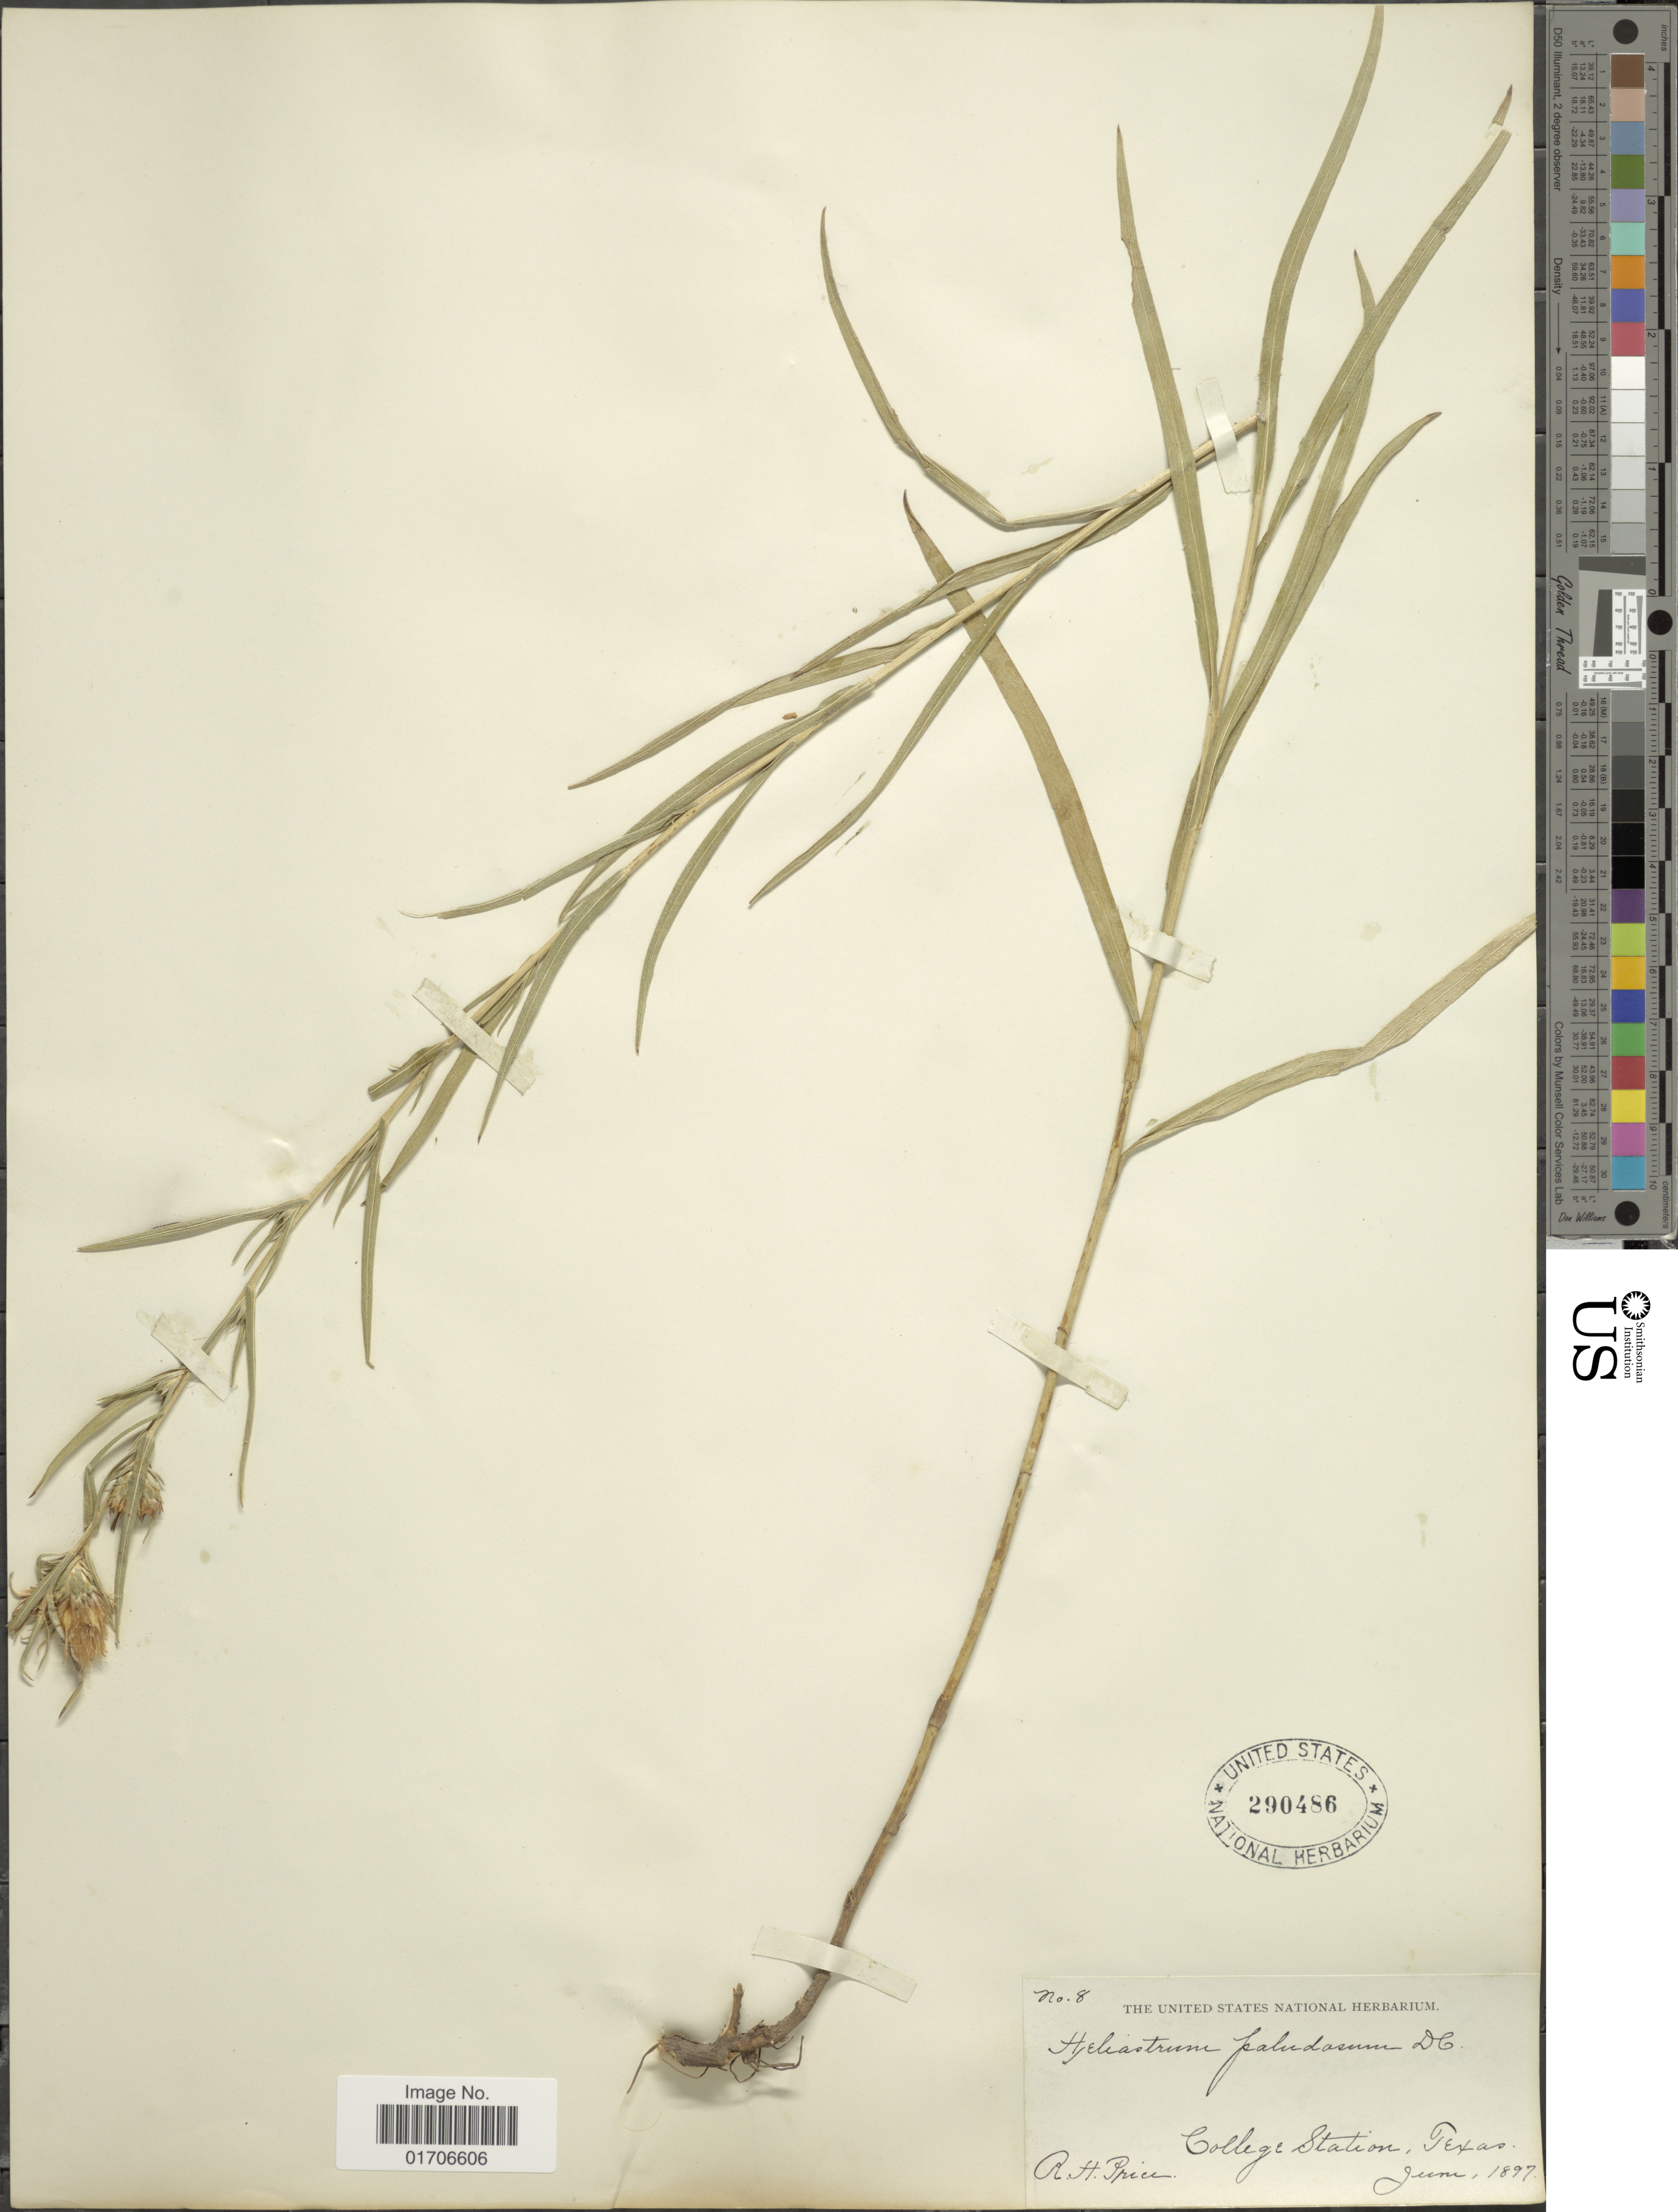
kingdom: Plantae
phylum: Tracheophyta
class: Magnoliopsida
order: Asterales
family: Asteraceae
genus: Eurybia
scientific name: Eurybia paludosa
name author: (Aiton) G.L. Nesom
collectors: R. Price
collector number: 8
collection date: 1897-06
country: United States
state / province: Texas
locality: College Station, Texas.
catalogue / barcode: US 290486